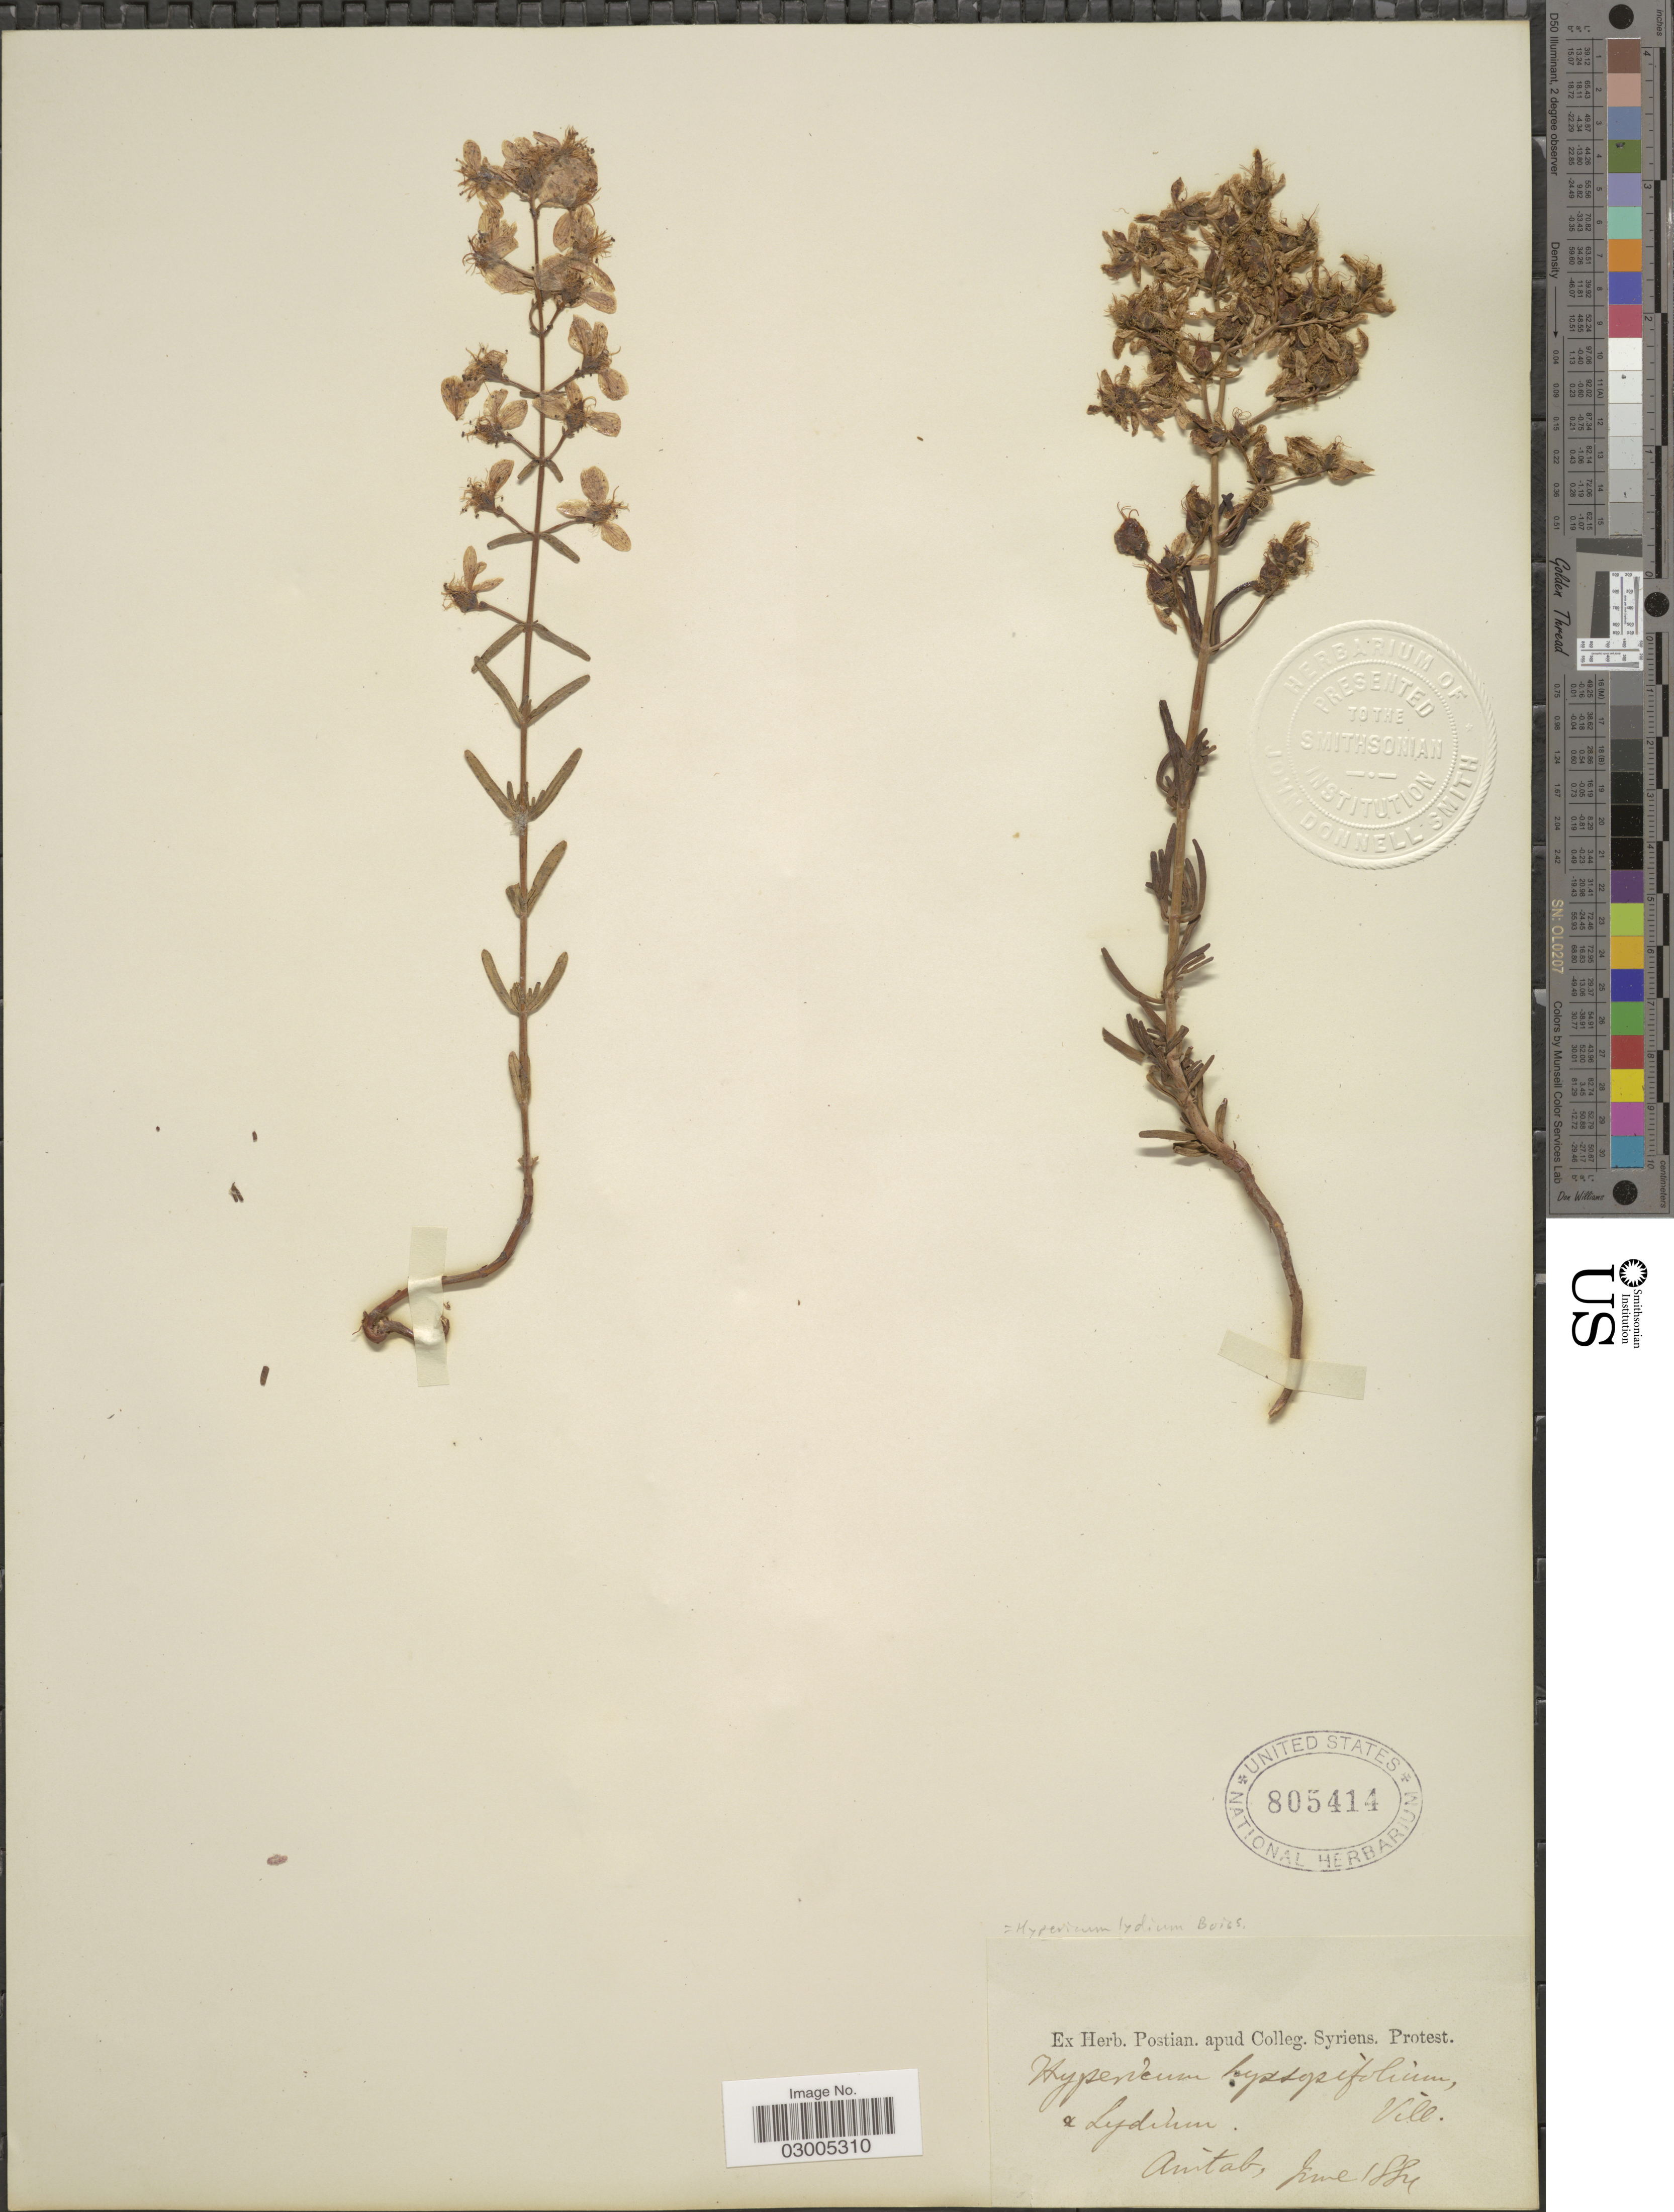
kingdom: Plantae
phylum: Tracheophyta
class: Magnoliopsida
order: Malpighiales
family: Hypericaceae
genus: Hypericum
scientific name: Hypericum lydium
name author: Boiss.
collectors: ex herb. Postian. apud Colleg. Syriens. Protest. USE "Fannie P. A. Shepard" (10308853) AS PRIMARY COLLECTOR INSTEAD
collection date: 1884-06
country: Turkey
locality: Aintab.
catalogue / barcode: US 805414